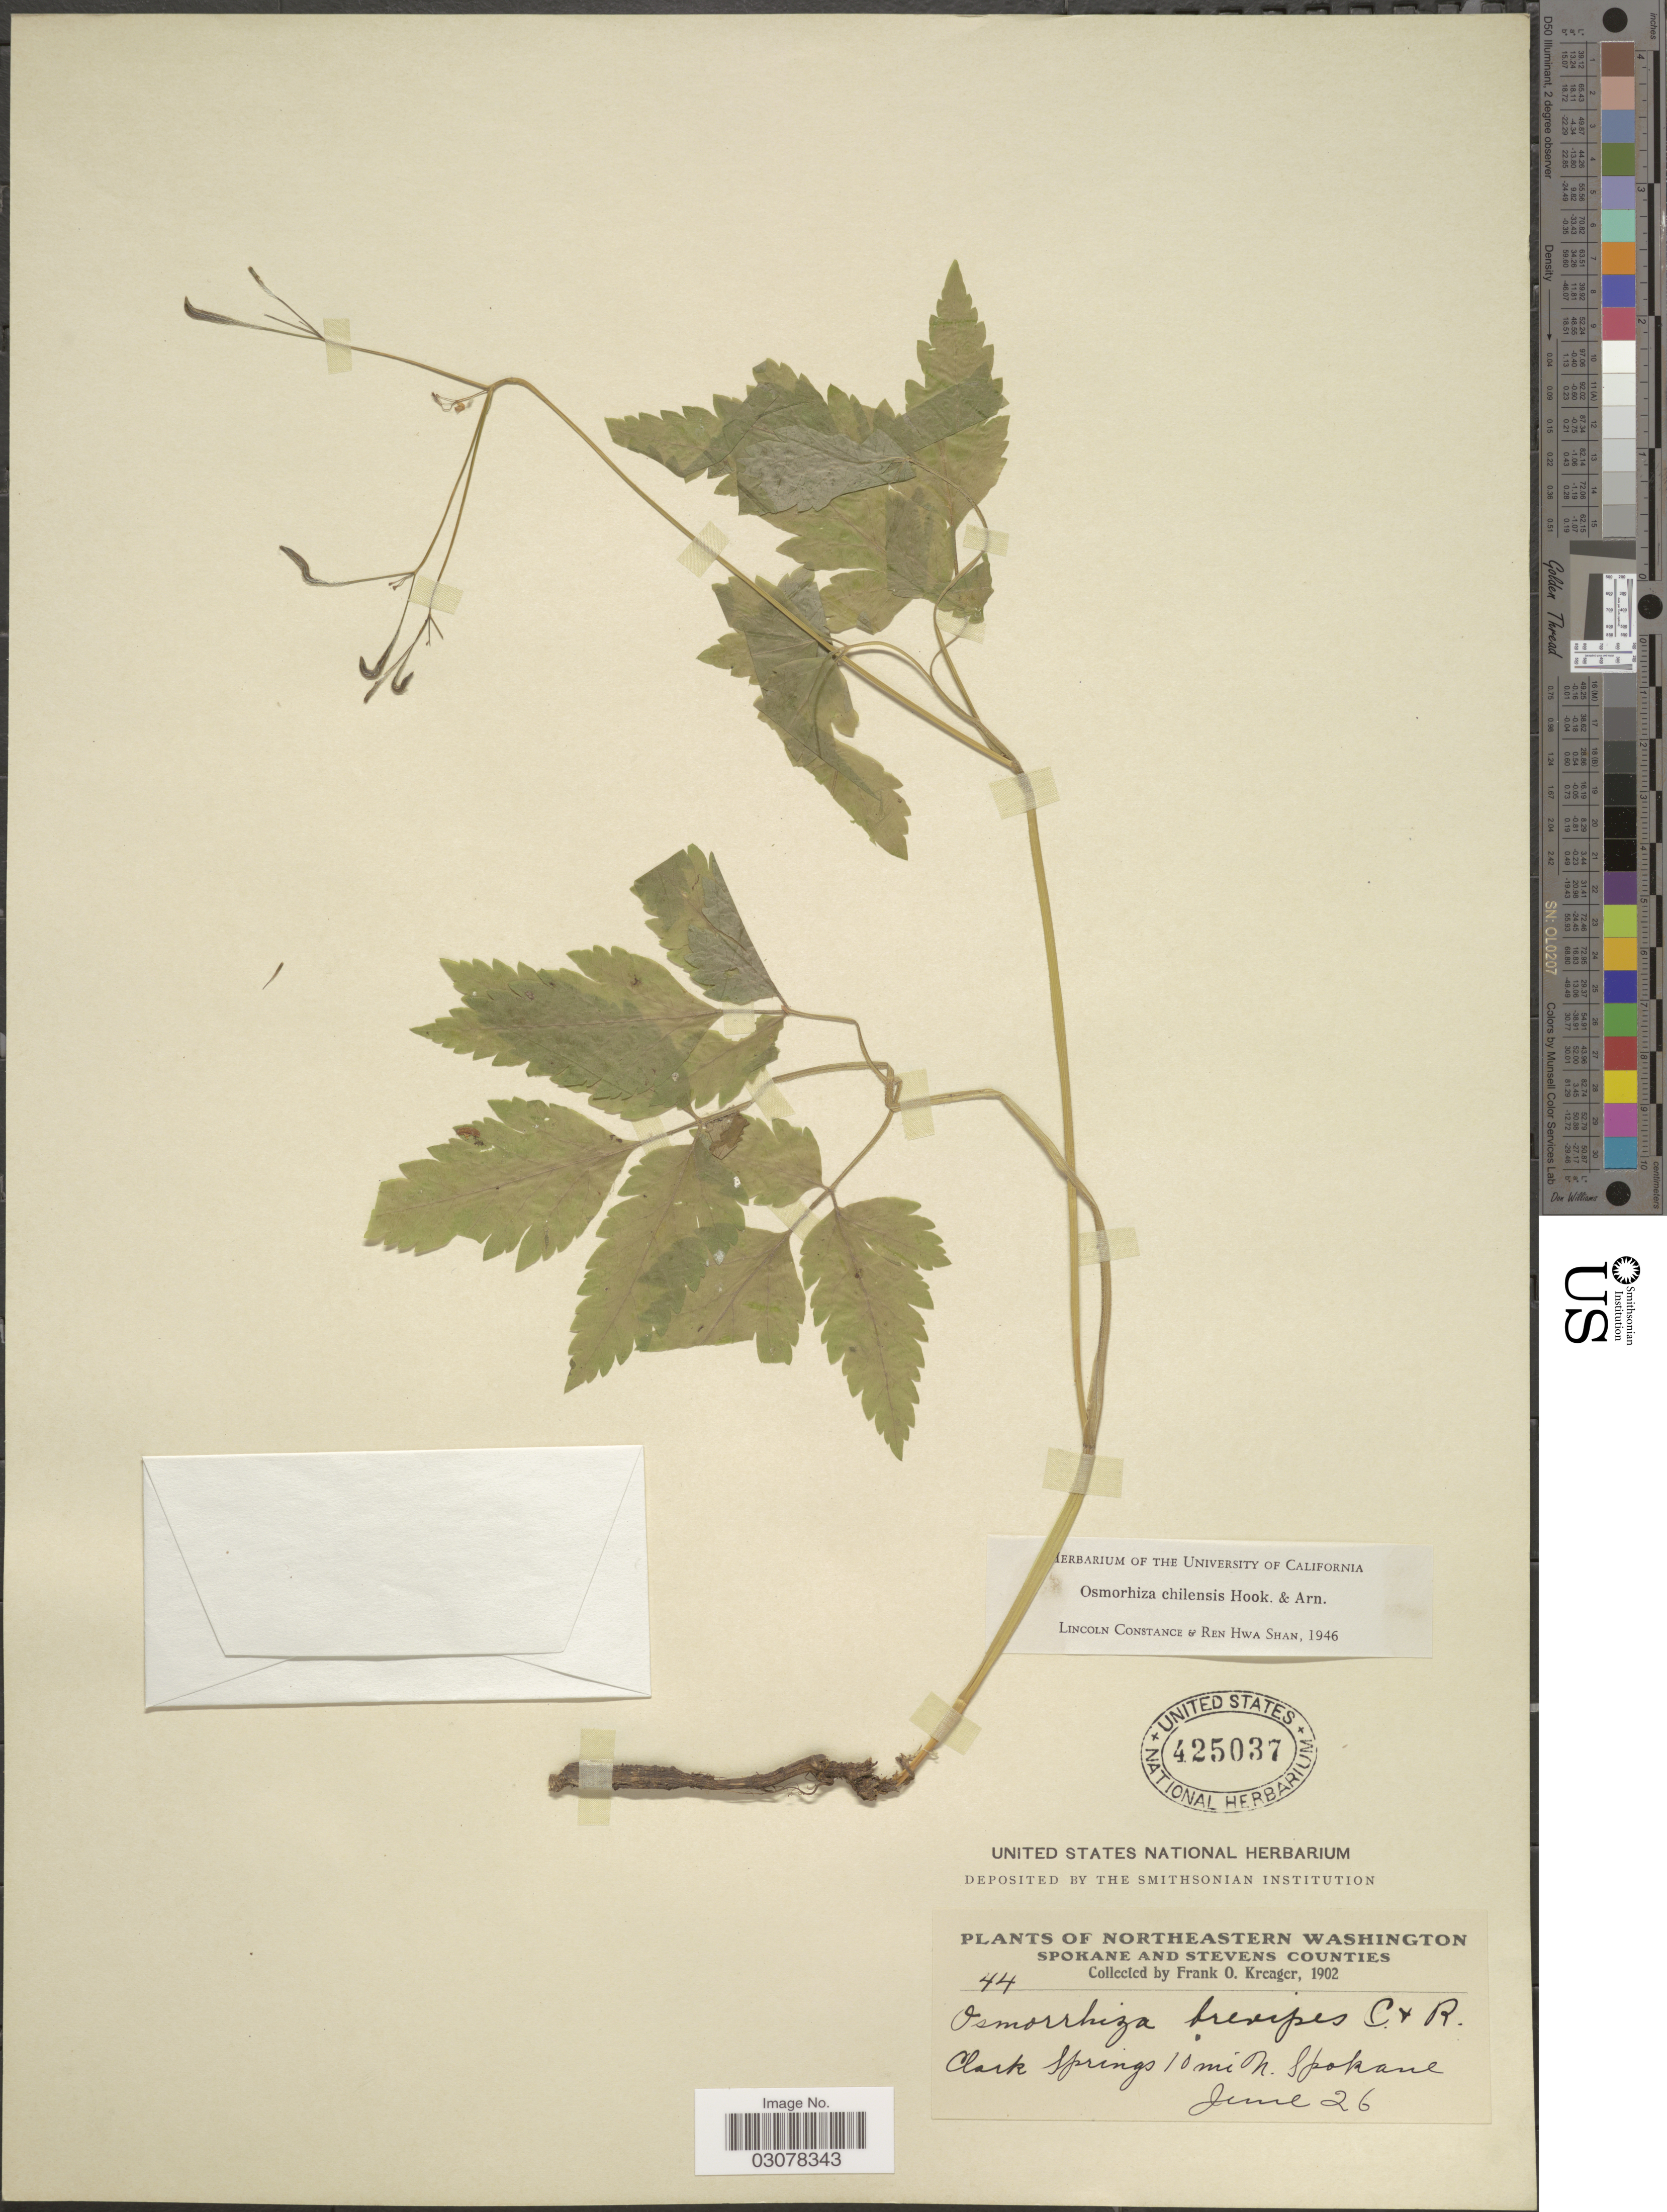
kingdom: Plantae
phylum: Tracheophyta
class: Magnoliopsida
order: Apiales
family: Apiaceae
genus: Osmorhiza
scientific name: Osmorhiza chilensis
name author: Hook. & Arn.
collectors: F. Kreager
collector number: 44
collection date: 1902-06-26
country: United States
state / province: Washington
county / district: Spokane / Stevens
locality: Northeastern Washington. Spokane and Stevens Counties. Clark Springs 10 mi N. Spokane.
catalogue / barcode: US 425037